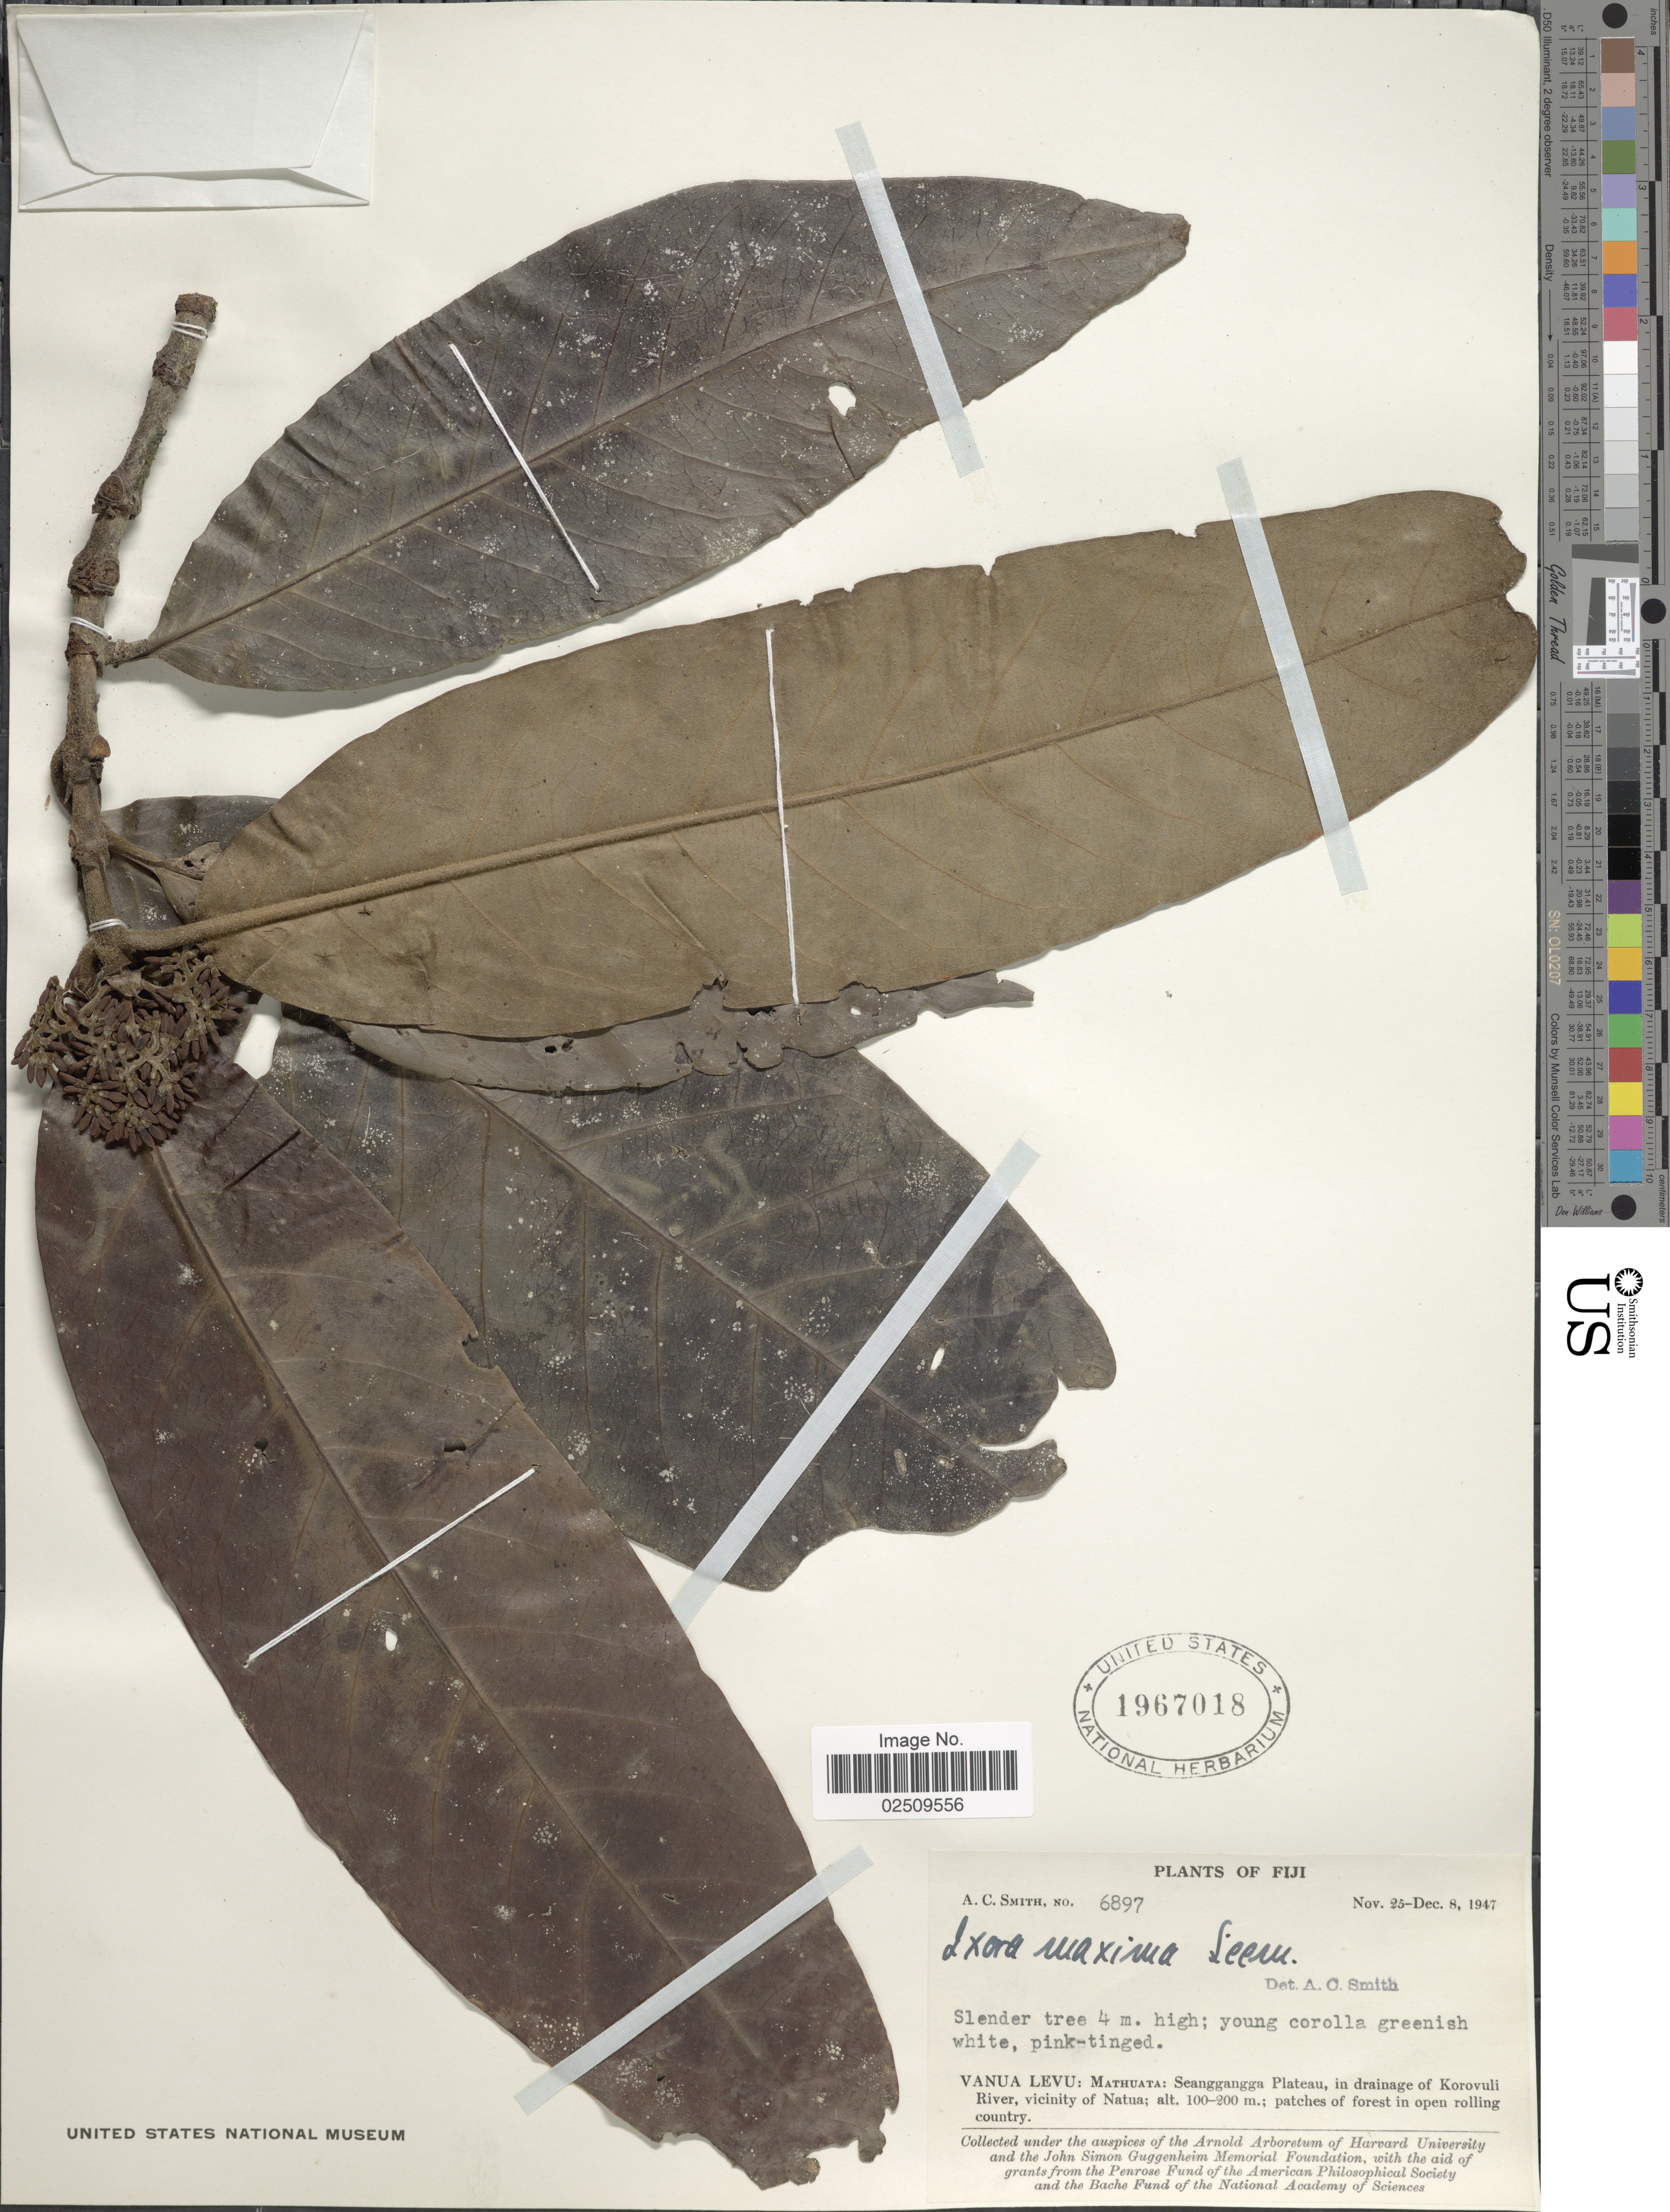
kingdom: Plantae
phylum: Tracheophyta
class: Magnoliopsida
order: Gentianales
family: Rubiaceae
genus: Ixora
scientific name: Ixora maxima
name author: Seem.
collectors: A. C. Smith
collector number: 6897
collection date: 1947-11-25/1947-12-08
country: Fiji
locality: Vanua Levu: Mathuata: Seangganga Plateau, in drainage of Korovuli River, vicinity of Natua; patches of forest in open rolling country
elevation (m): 100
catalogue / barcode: US 1967018